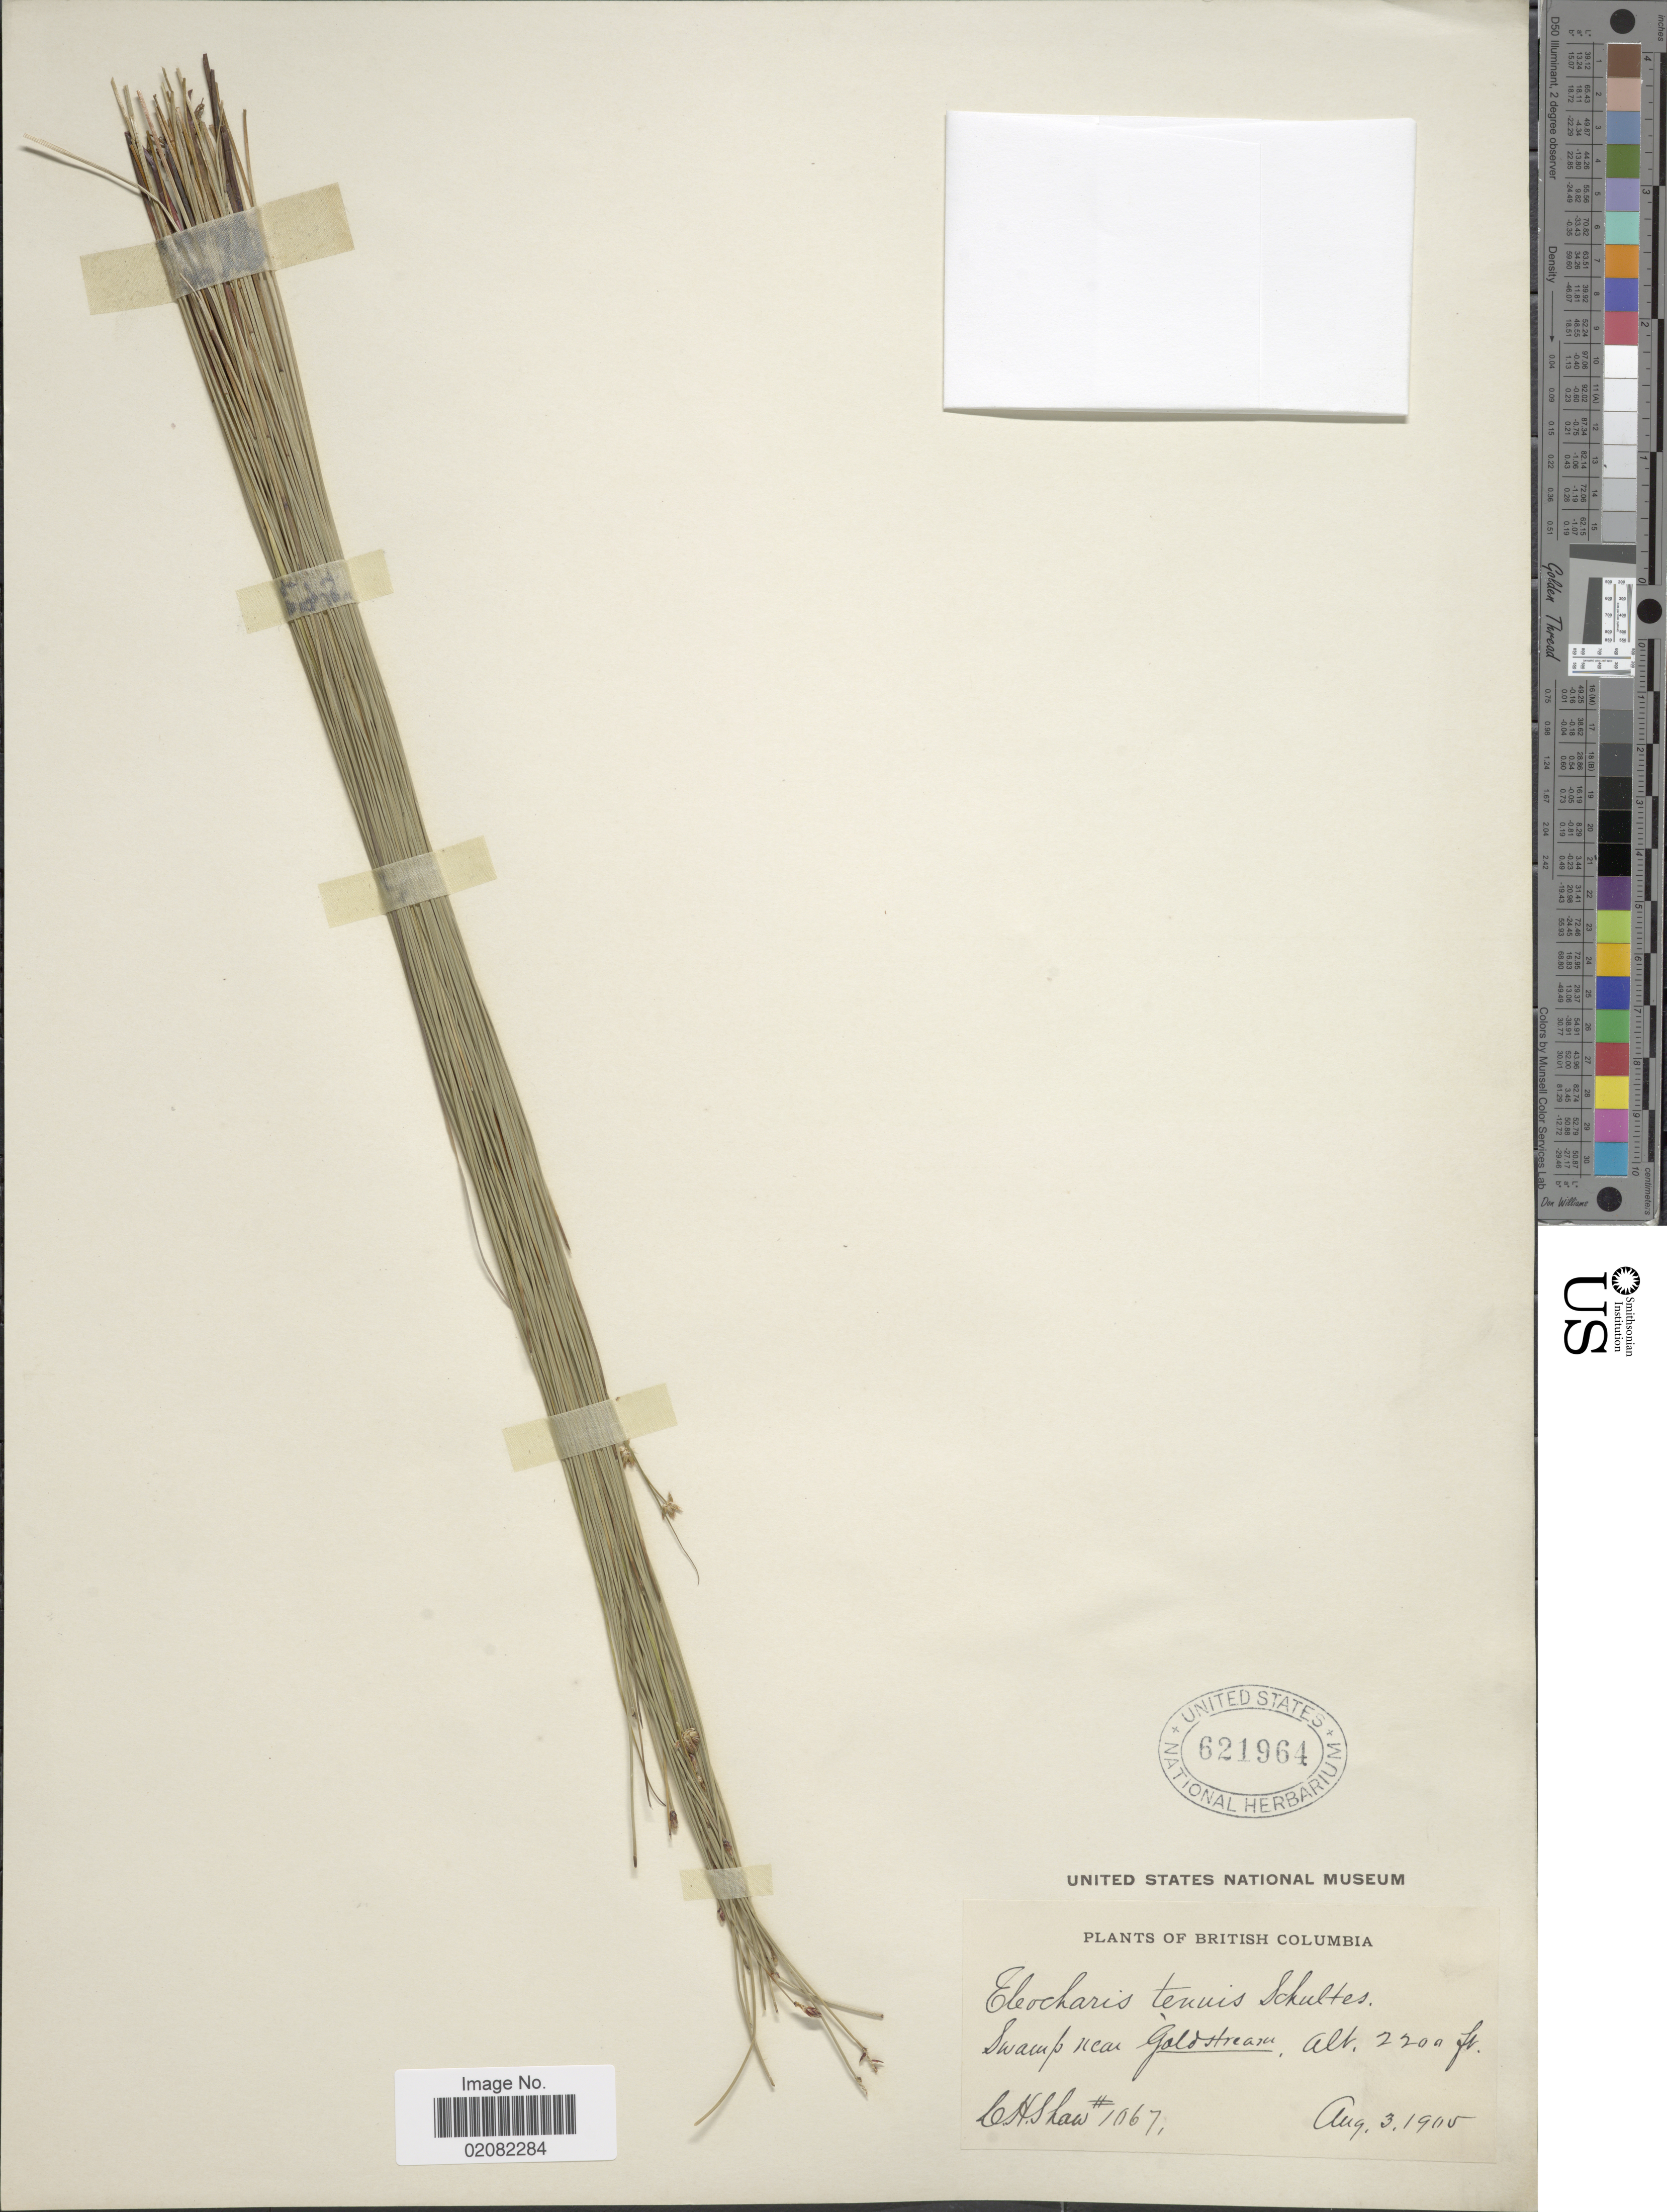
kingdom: Plantae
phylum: Tracheophyta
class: Liliopsida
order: Poales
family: Cyperaceae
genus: Eleocharis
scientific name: Eleocharis elliptica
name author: Kunth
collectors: C. H. Shaw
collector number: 1067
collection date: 1905-08-03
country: Canada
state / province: British Columbia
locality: Swamp near Goldstream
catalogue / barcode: US 621964